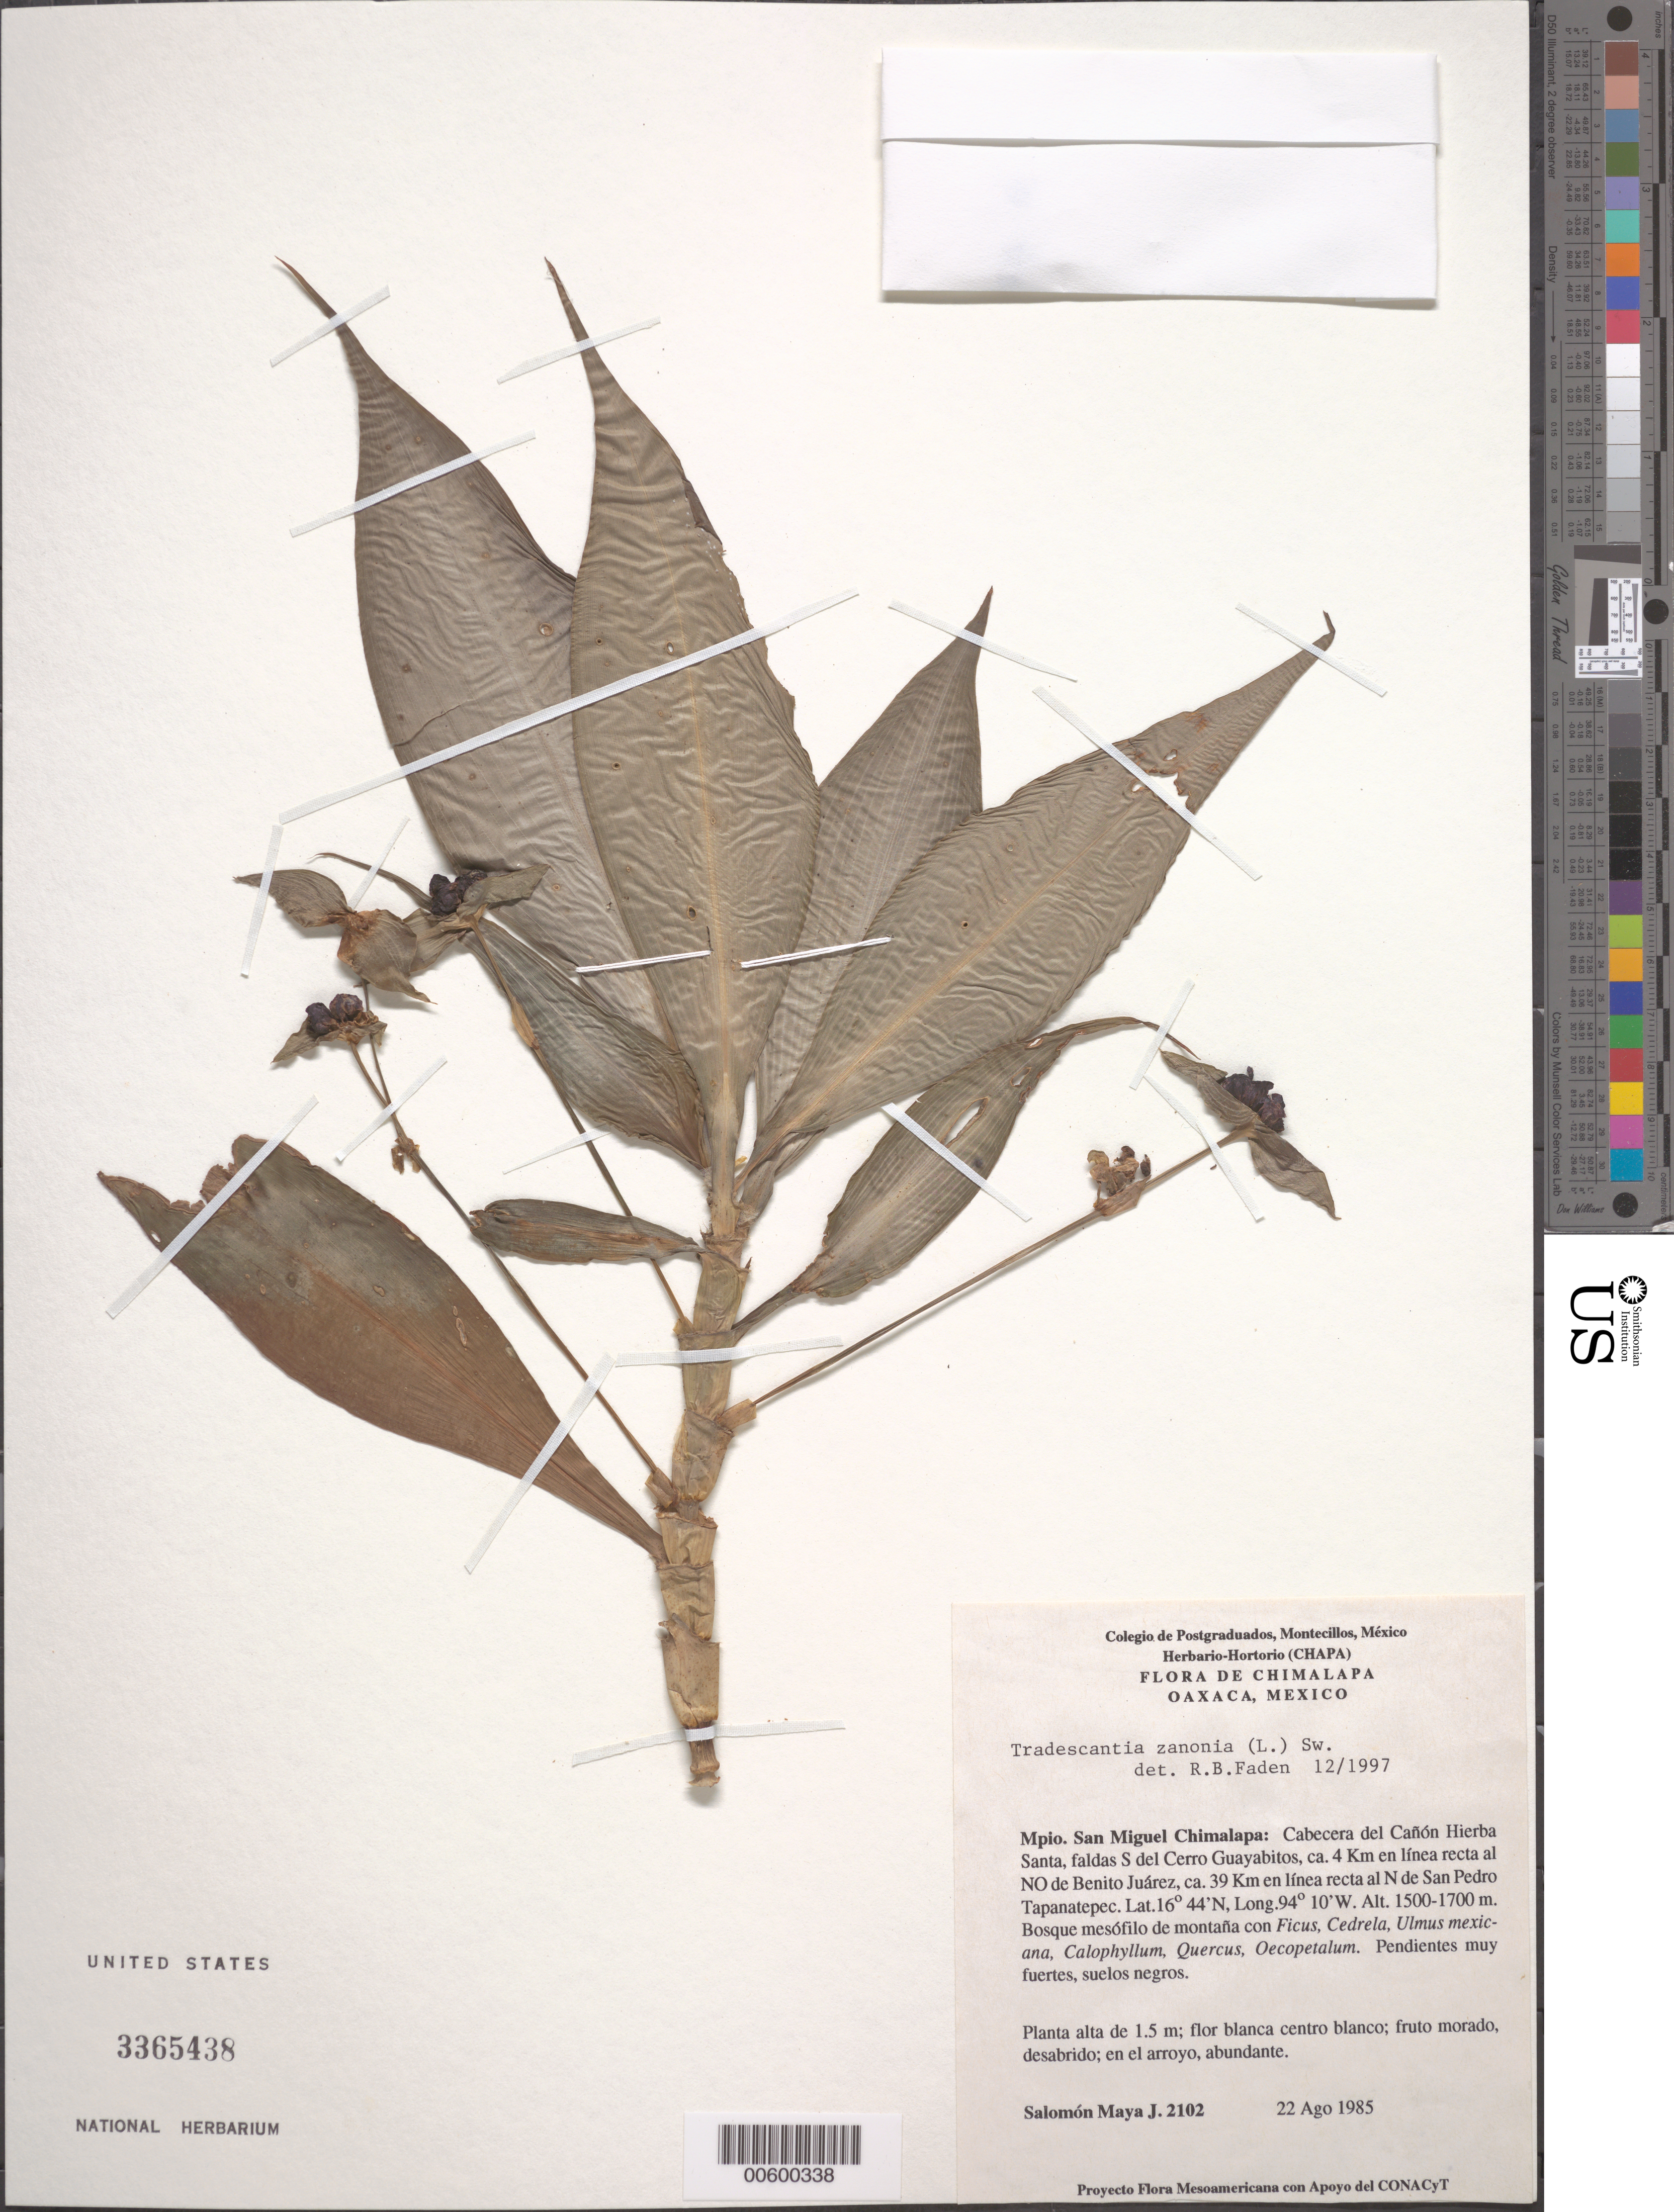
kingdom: Plantae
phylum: Tracheophyta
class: Liliopsida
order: Commelinales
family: Commelinaceae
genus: Tradescantia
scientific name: Tradescantia zanonia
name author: (L.) Sw.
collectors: S. Maya J.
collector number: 2102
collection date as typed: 22 Aug 1985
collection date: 1985-08-22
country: Mexico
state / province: Oaxaca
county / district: San Miguel Chimalapa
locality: San miguel chimalapa, cabecera del can on hierba santa, S of cerro guayabitos, NW of benito juarez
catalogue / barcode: US 3365438